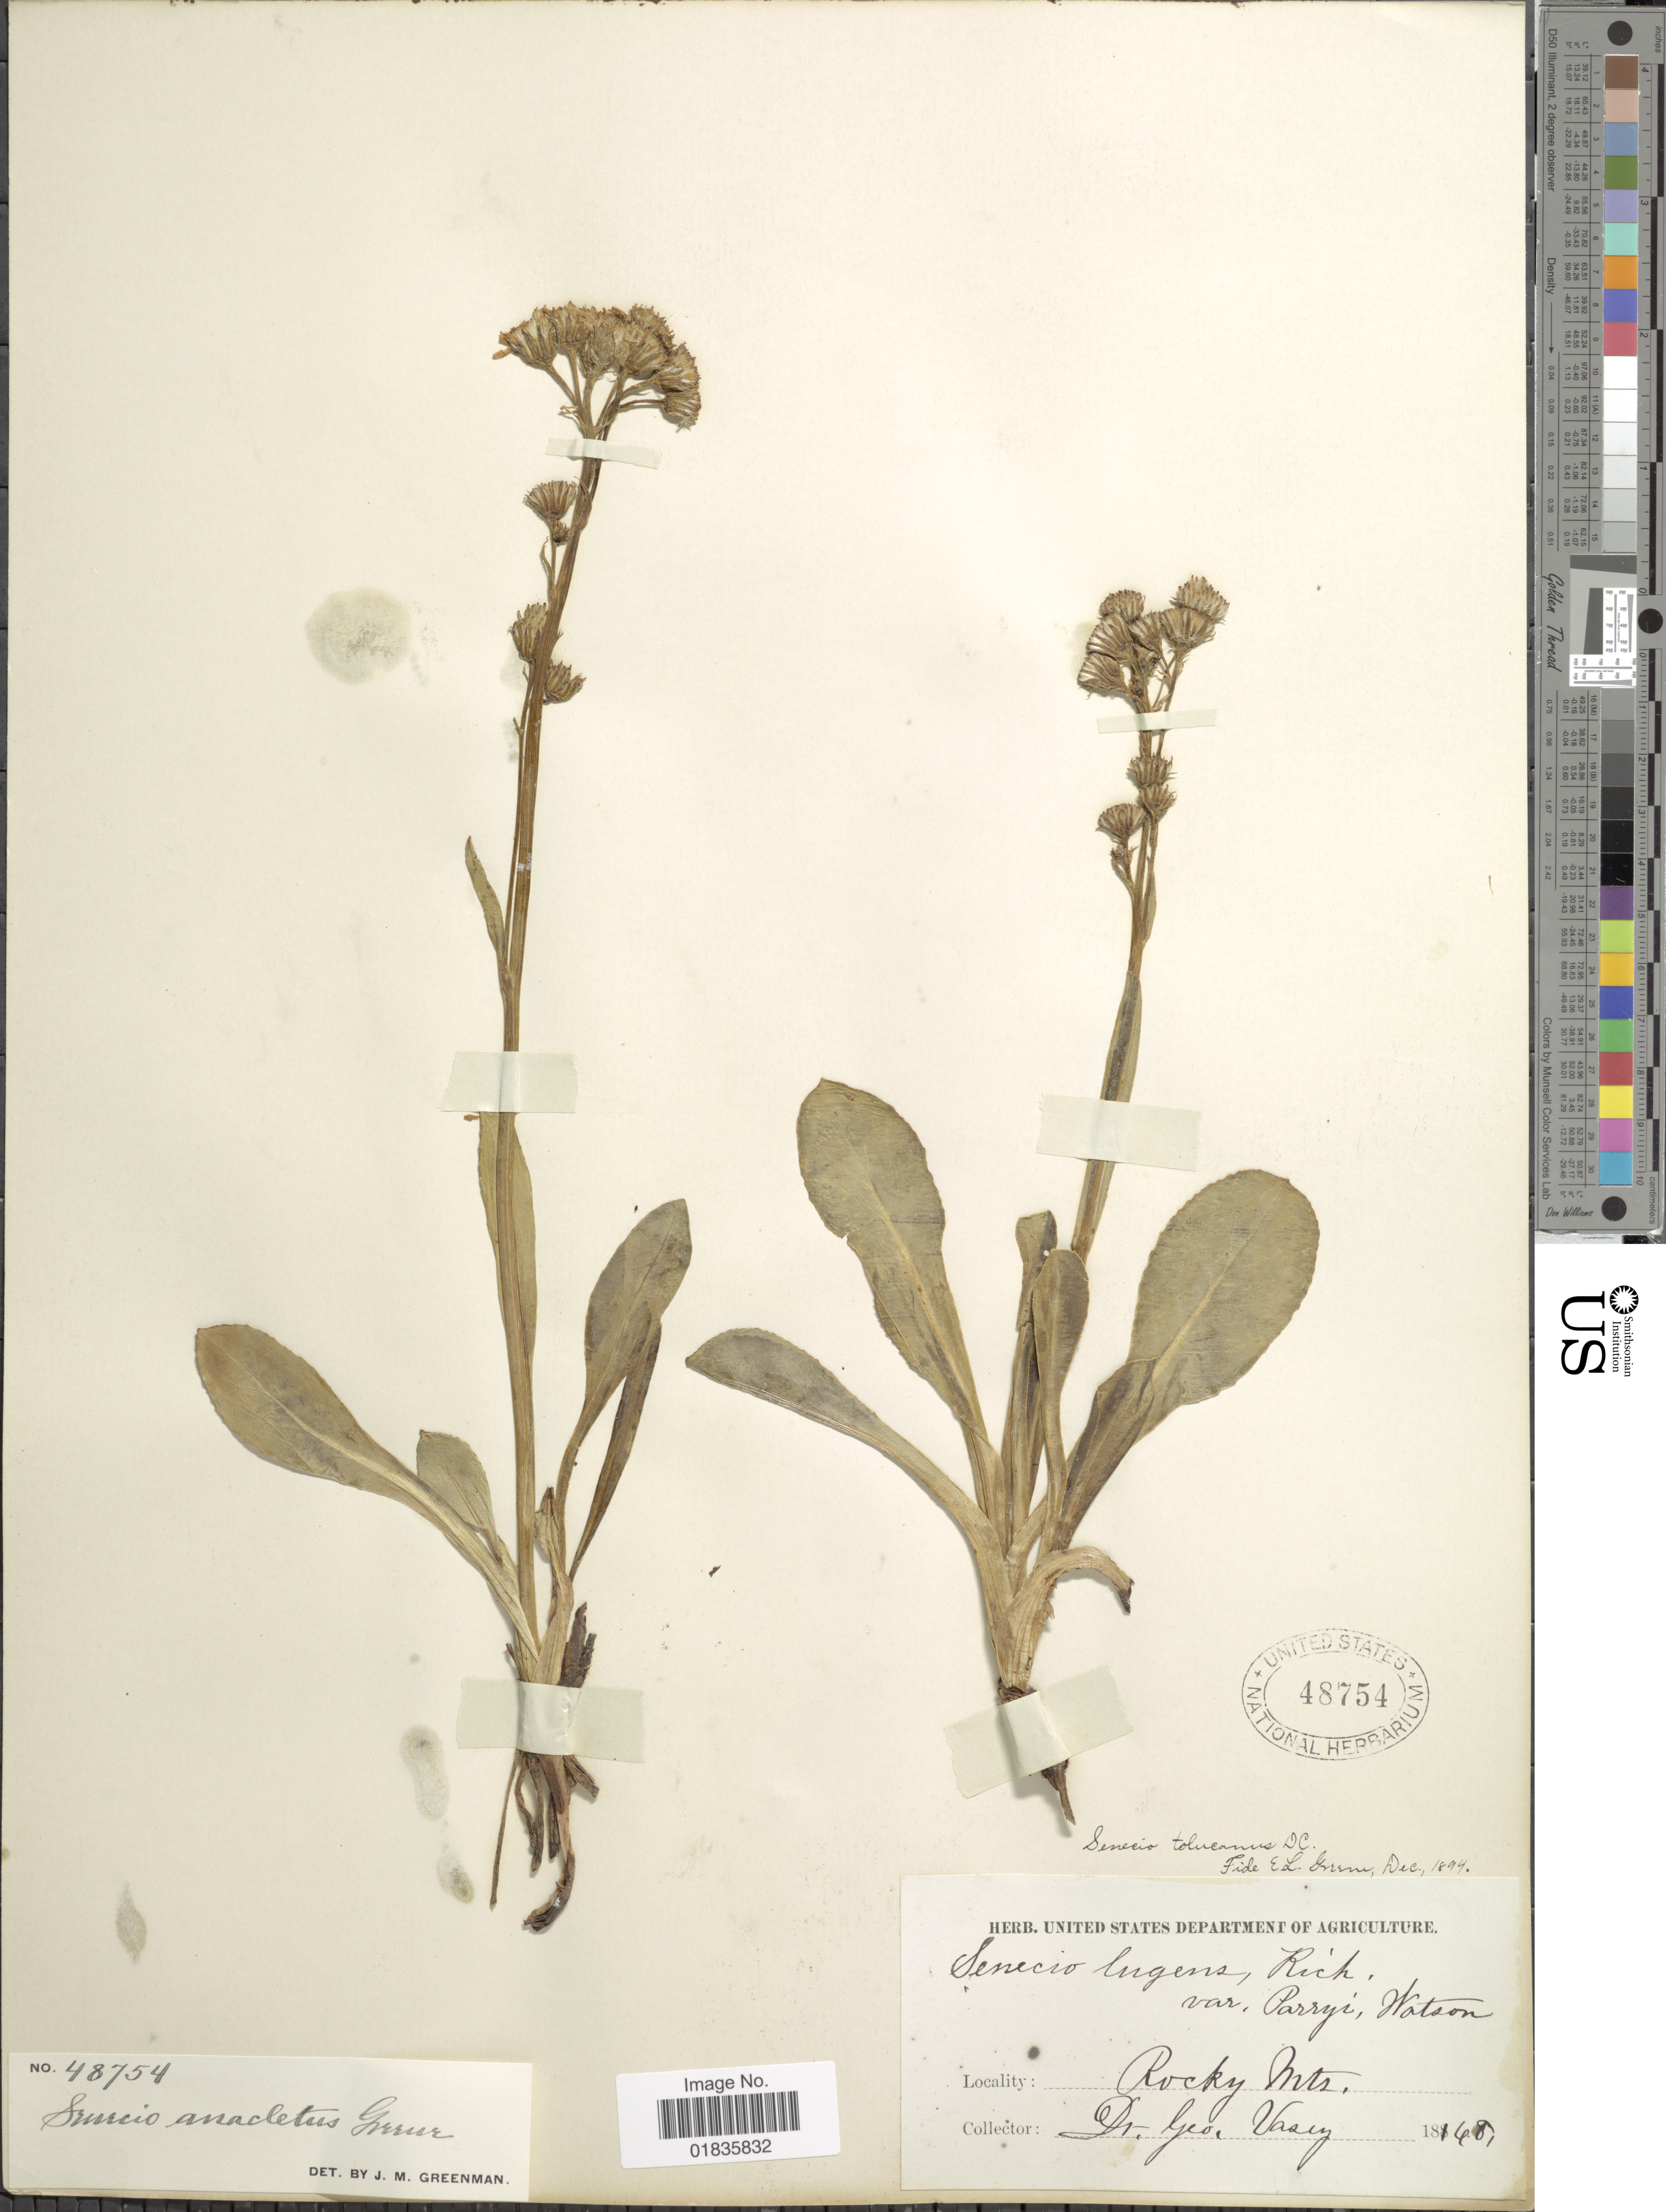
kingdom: Plantae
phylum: Tracheophyta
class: Magnoliopsida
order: Asterales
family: Asteraceae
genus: Senecio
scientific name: Senecio wootonii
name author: Greene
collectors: G. Vasey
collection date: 1814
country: United States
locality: Rocky Mts.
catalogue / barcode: US 48754